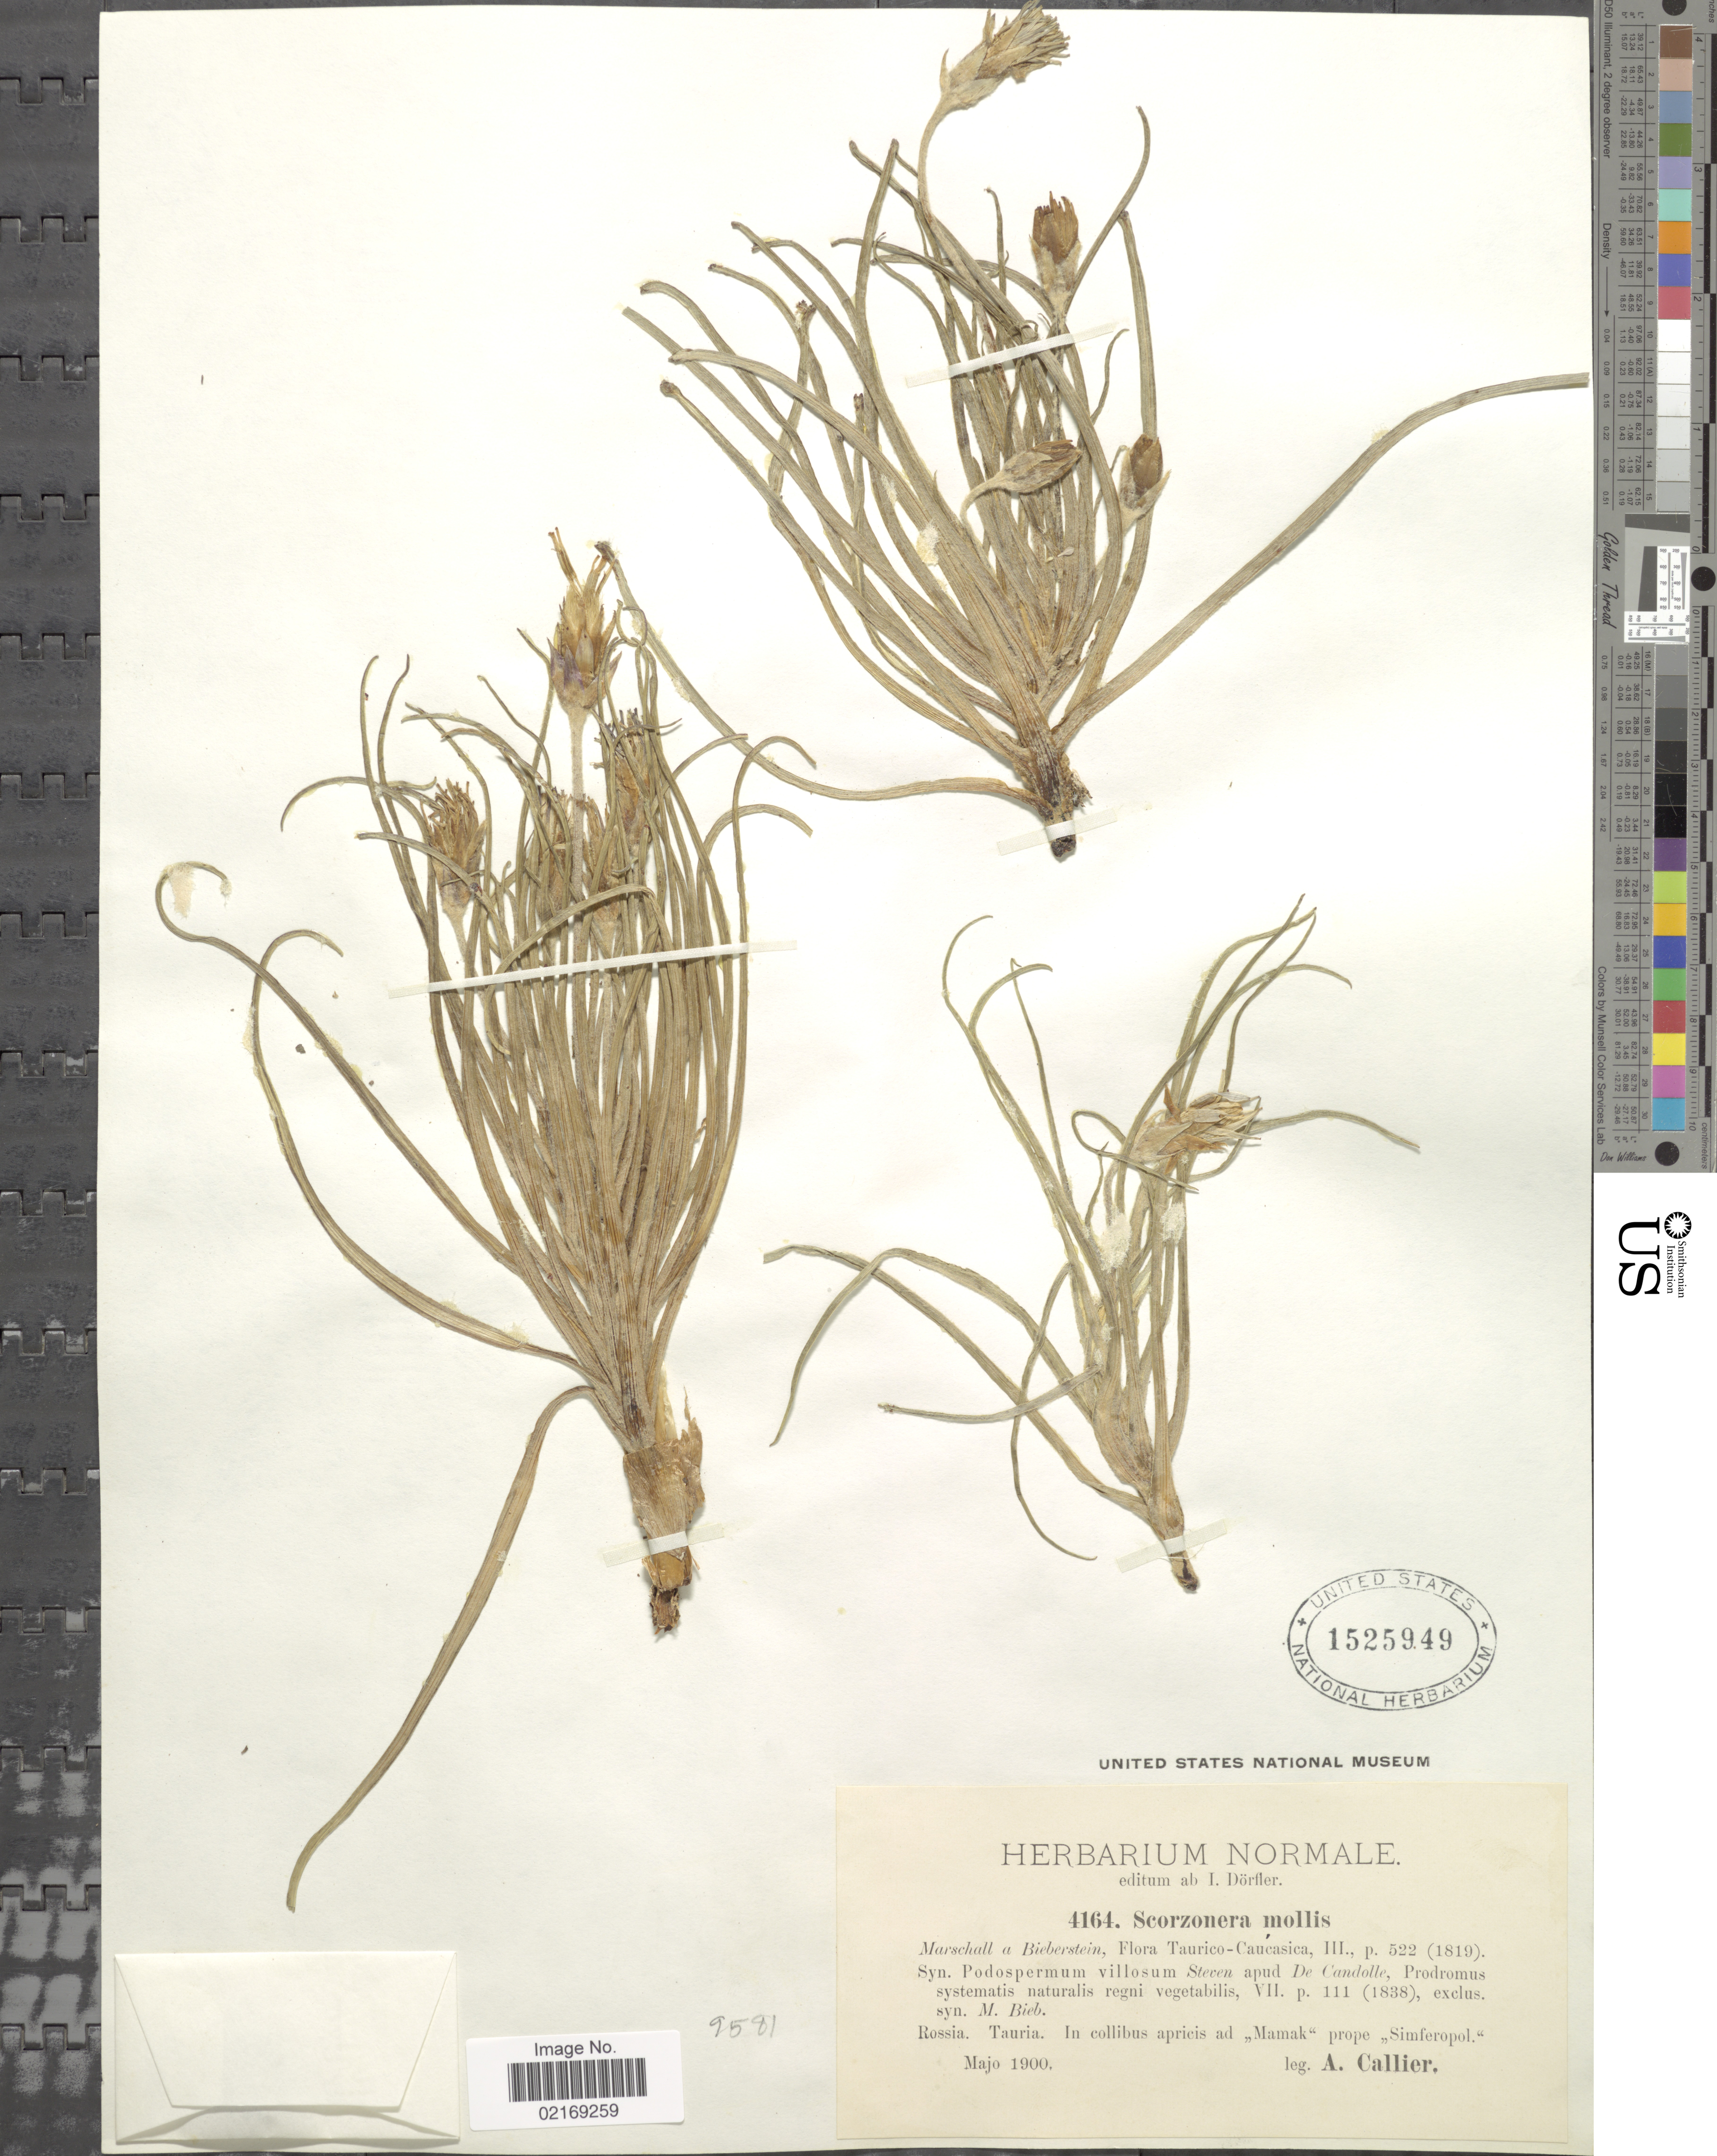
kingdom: Plantae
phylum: Tracheophyta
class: Magnoliopsida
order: Asterales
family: Asteraceae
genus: Scorzonera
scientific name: Scorzonera mollis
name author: M. Bieb.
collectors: A. Callier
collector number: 4164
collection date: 1900-05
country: Ukraine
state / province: Crimea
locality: Marschall a Bieberstein, Flora Taurico-Caucasica, Rosia, Tauria, in collibus apricis ad "Mamak"prope "Simferopol."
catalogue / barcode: US 1525949